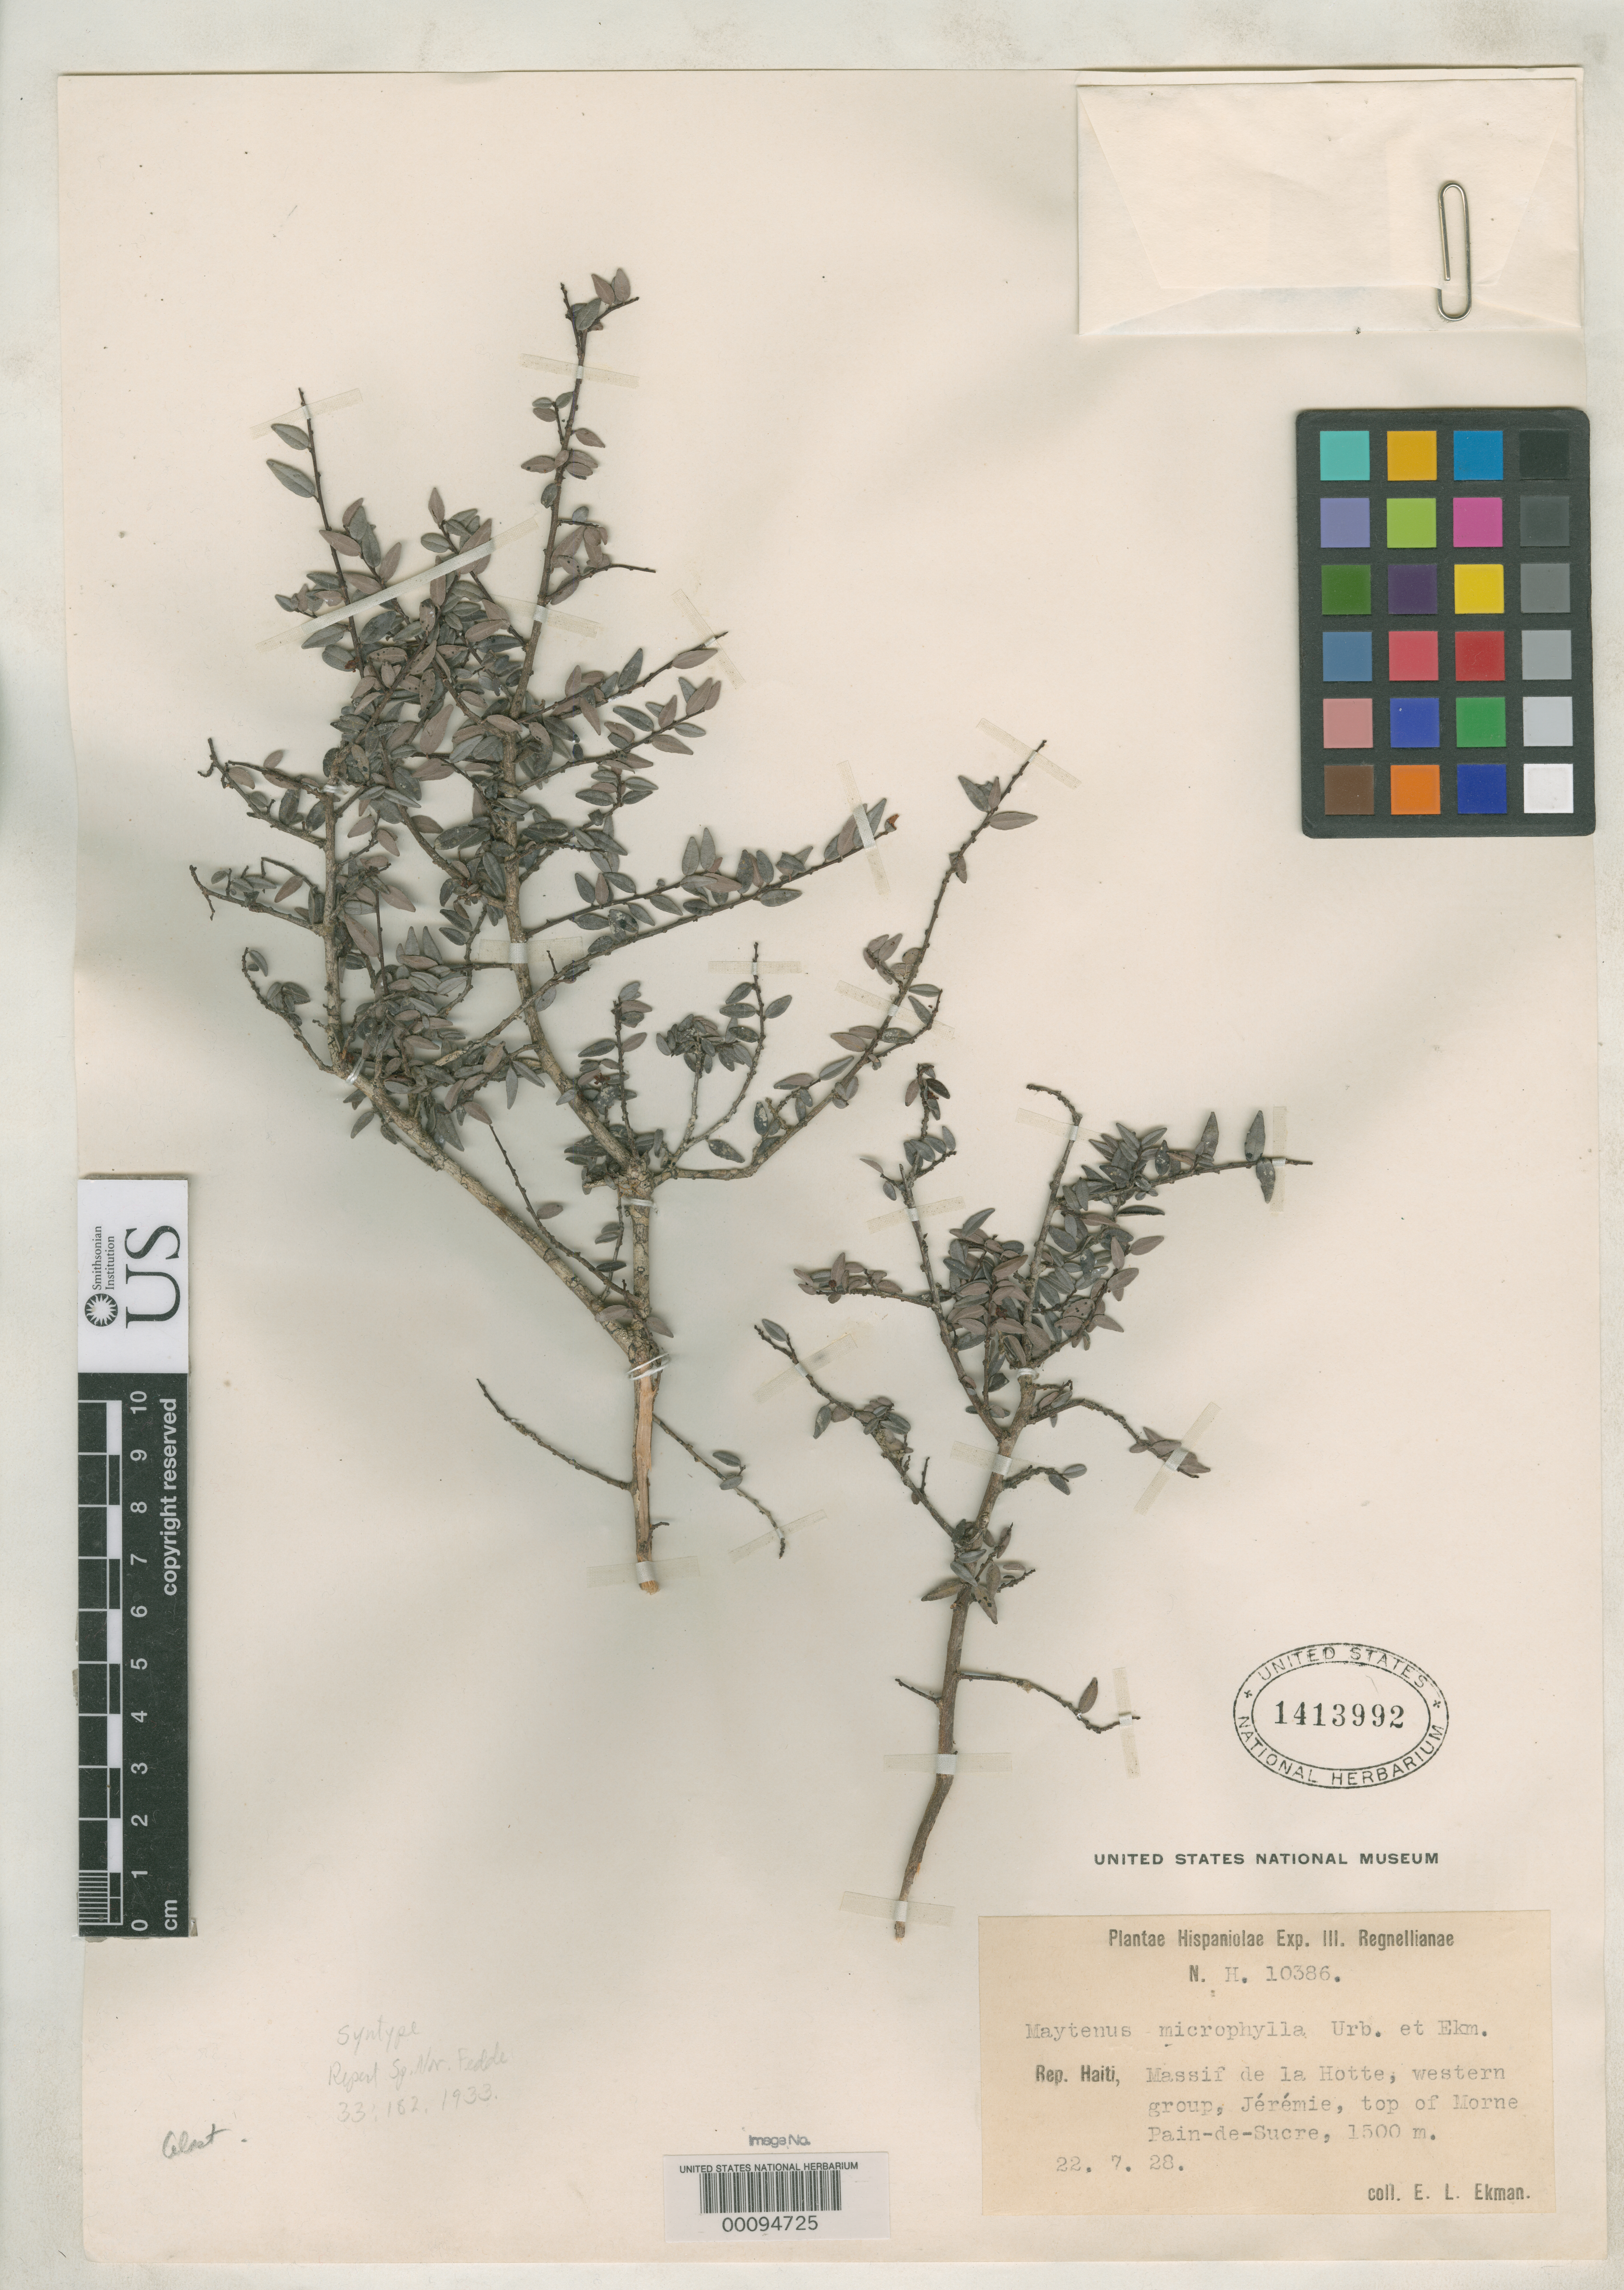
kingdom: Plantae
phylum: Tracheophyta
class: Magnoliopsida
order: Celastrales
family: Celastraceae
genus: Maytenus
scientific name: Maytenus microphylla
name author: Urb.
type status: Syntype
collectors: E. L. Ekman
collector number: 10386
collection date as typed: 22 Jul 1928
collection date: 1928-07-22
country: Haiti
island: Hispaniola Island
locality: Jeremie, Massif de Lahotte, morne Pain-du-sucre.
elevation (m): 1500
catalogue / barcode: US 1413992